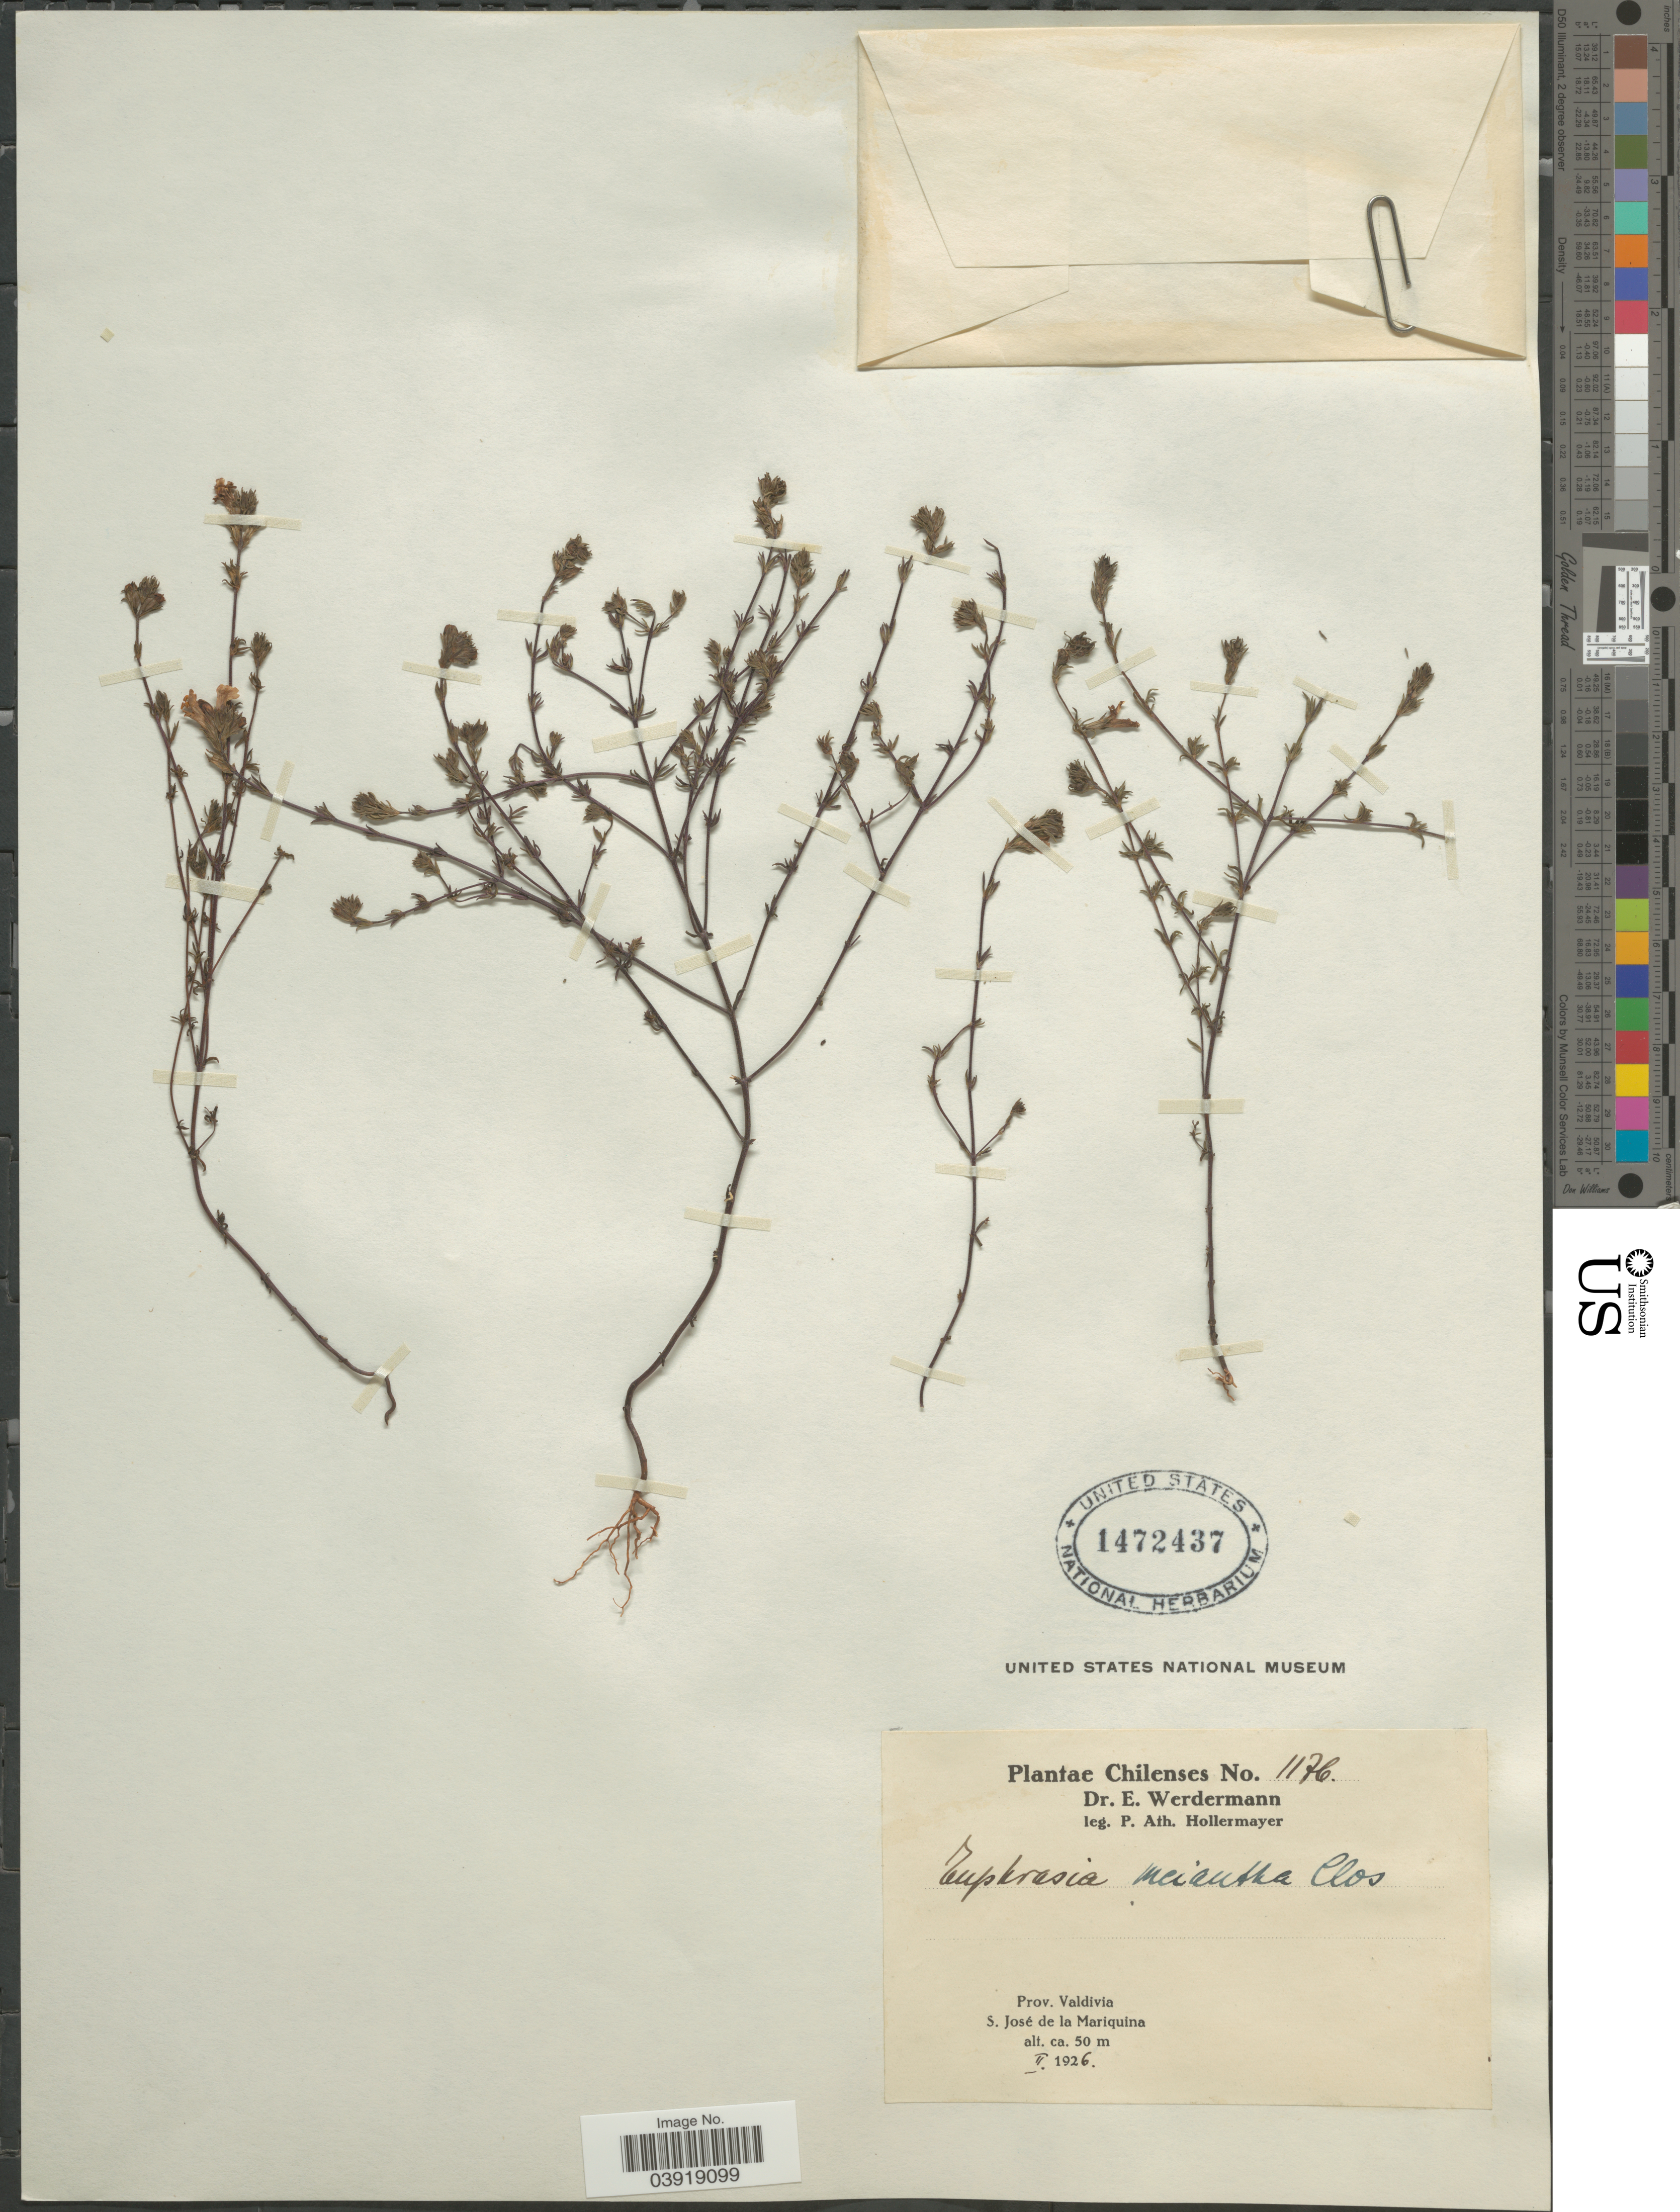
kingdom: Plantae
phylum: Tracheophyta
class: Magnoliopsida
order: Lamiales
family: Orobanchaceae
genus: Euphrasia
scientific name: Euphrasia meiantha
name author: Clos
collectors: P. Hollermayer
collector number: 1176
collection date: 1926-02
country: Chile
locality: Prov. Valdivia. S. José de la Mariquina.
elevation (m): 50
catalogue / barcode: US 1472437